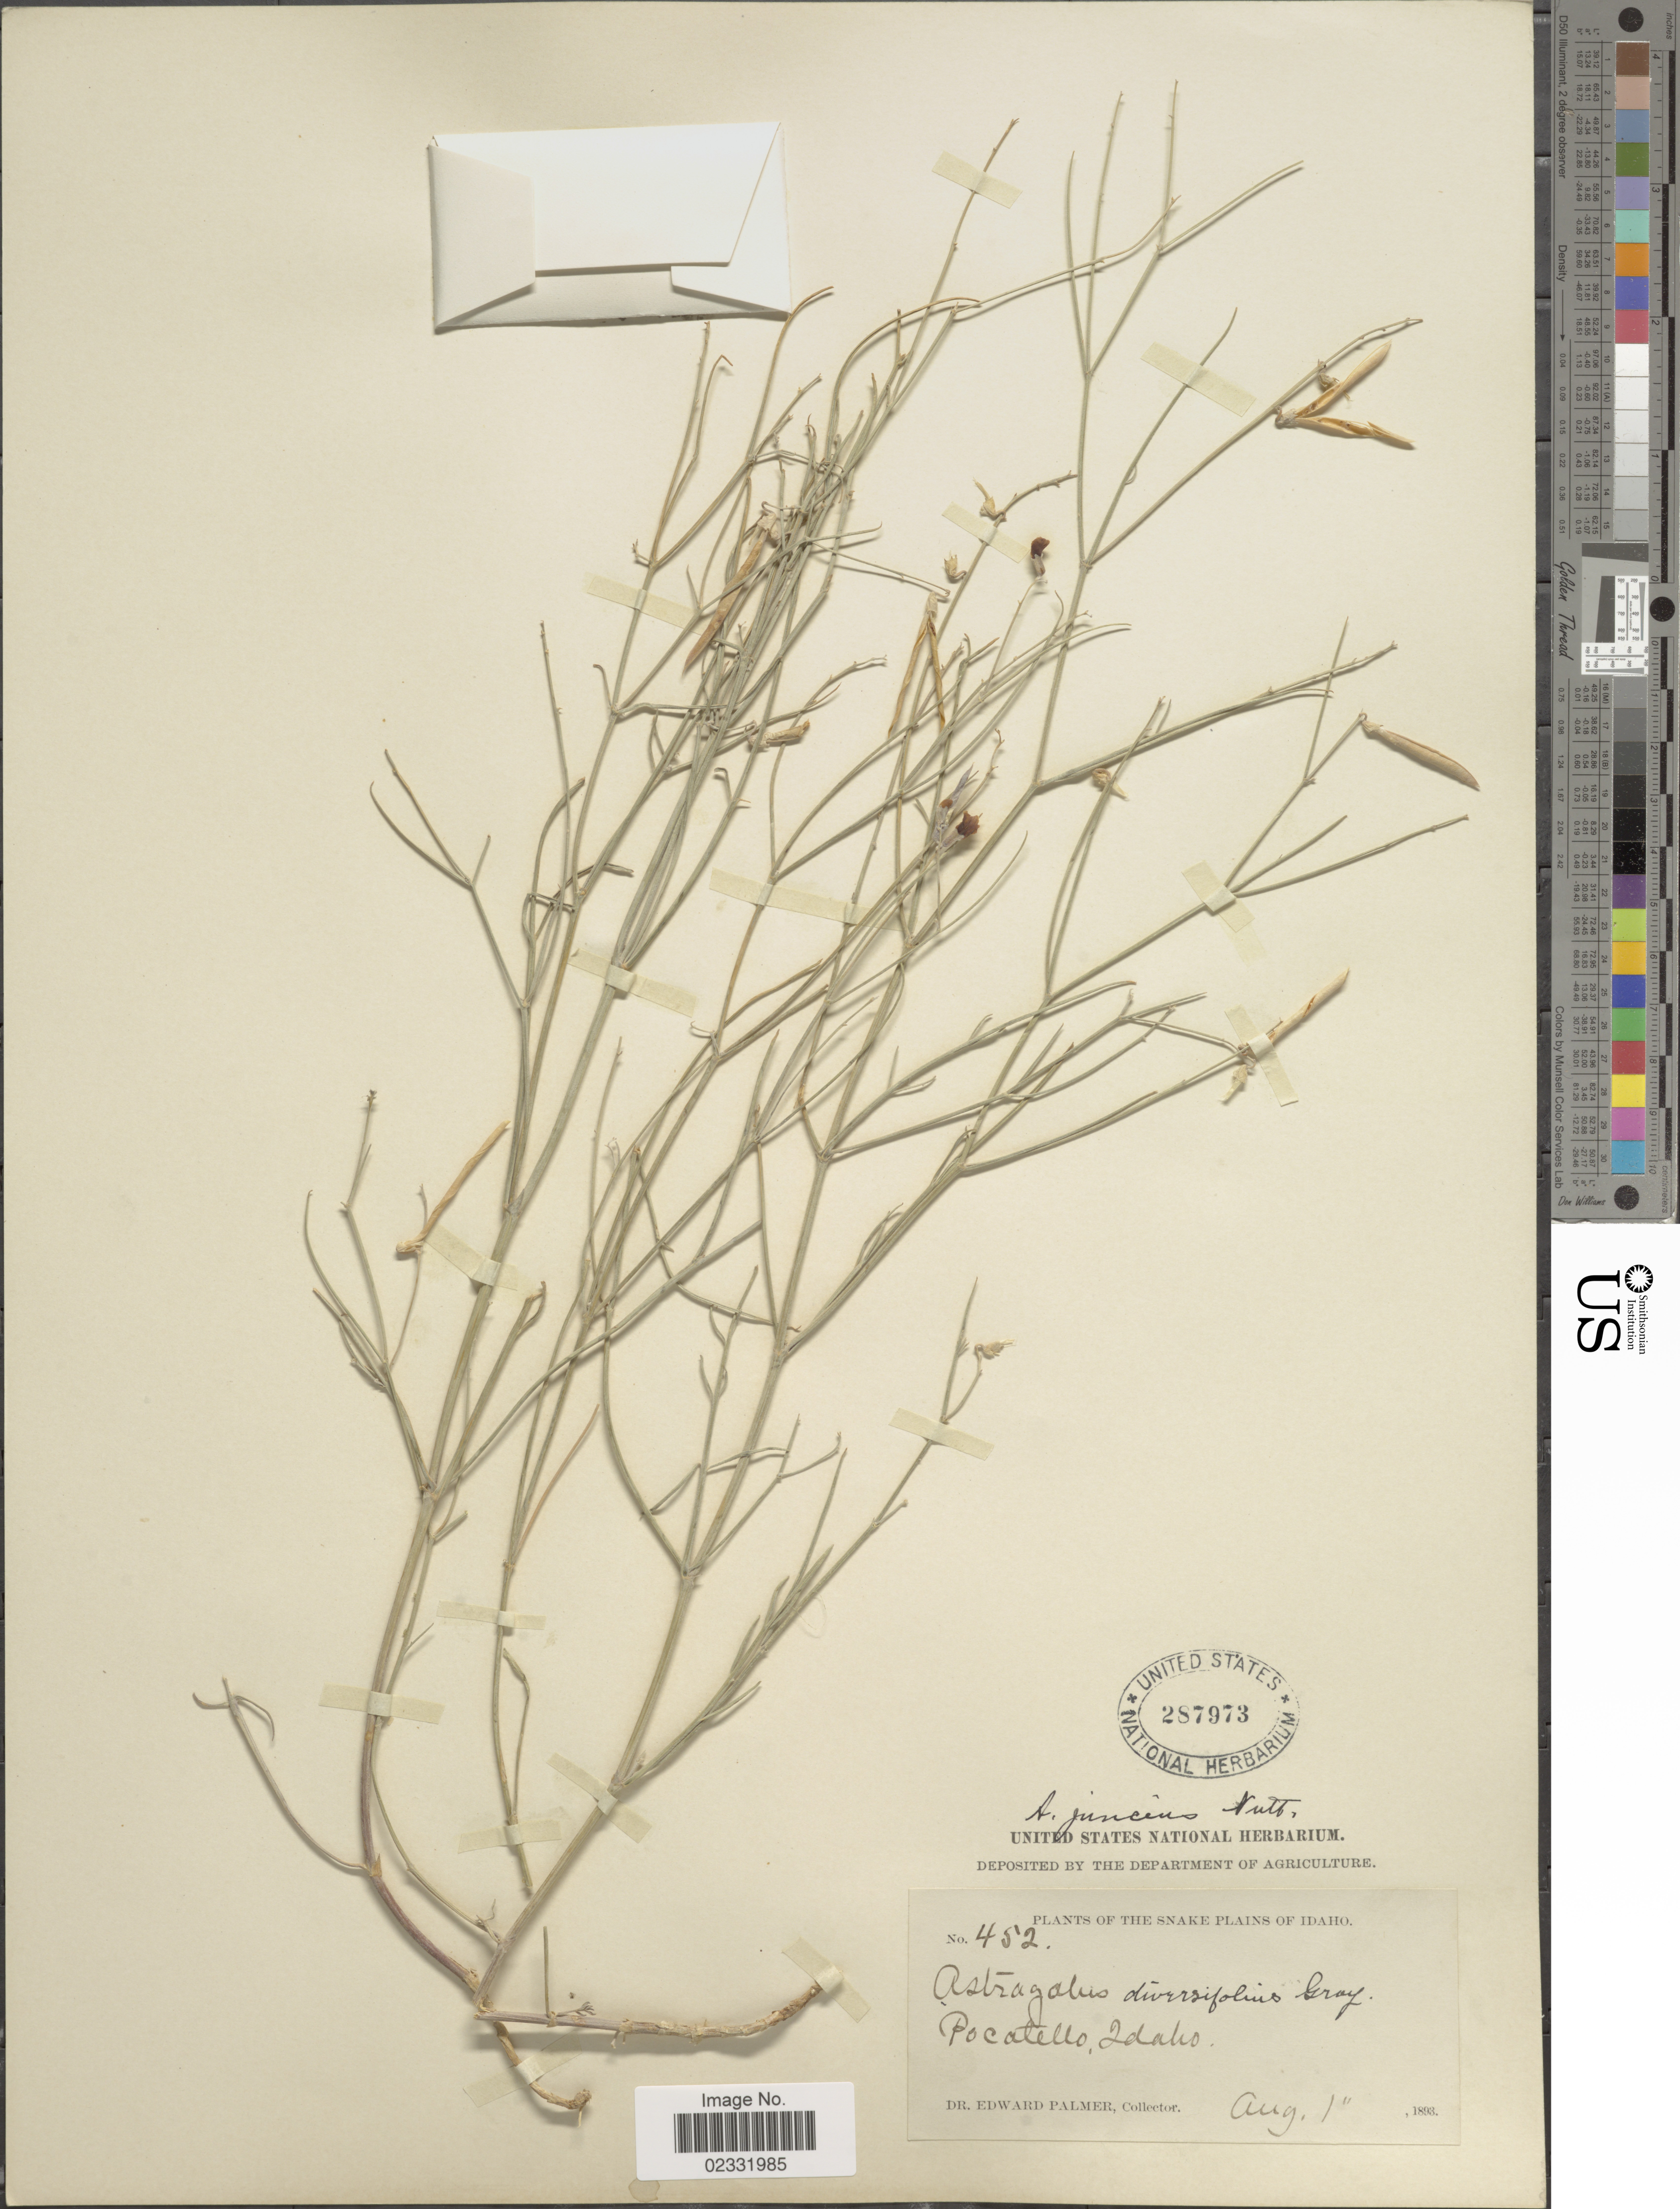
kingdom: Plantae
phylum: Tracheophyta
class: Magnoliopsida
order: Fabales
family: Fabaceae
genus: Astragalus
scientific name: Astragalus junceus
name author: Spreng. & Ledeb.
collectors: E. Palmer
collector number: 452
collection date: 1893-08-01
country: United States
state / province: Idaho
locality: Snake Plains of Idaho. Pocatello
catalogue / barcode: US 287973